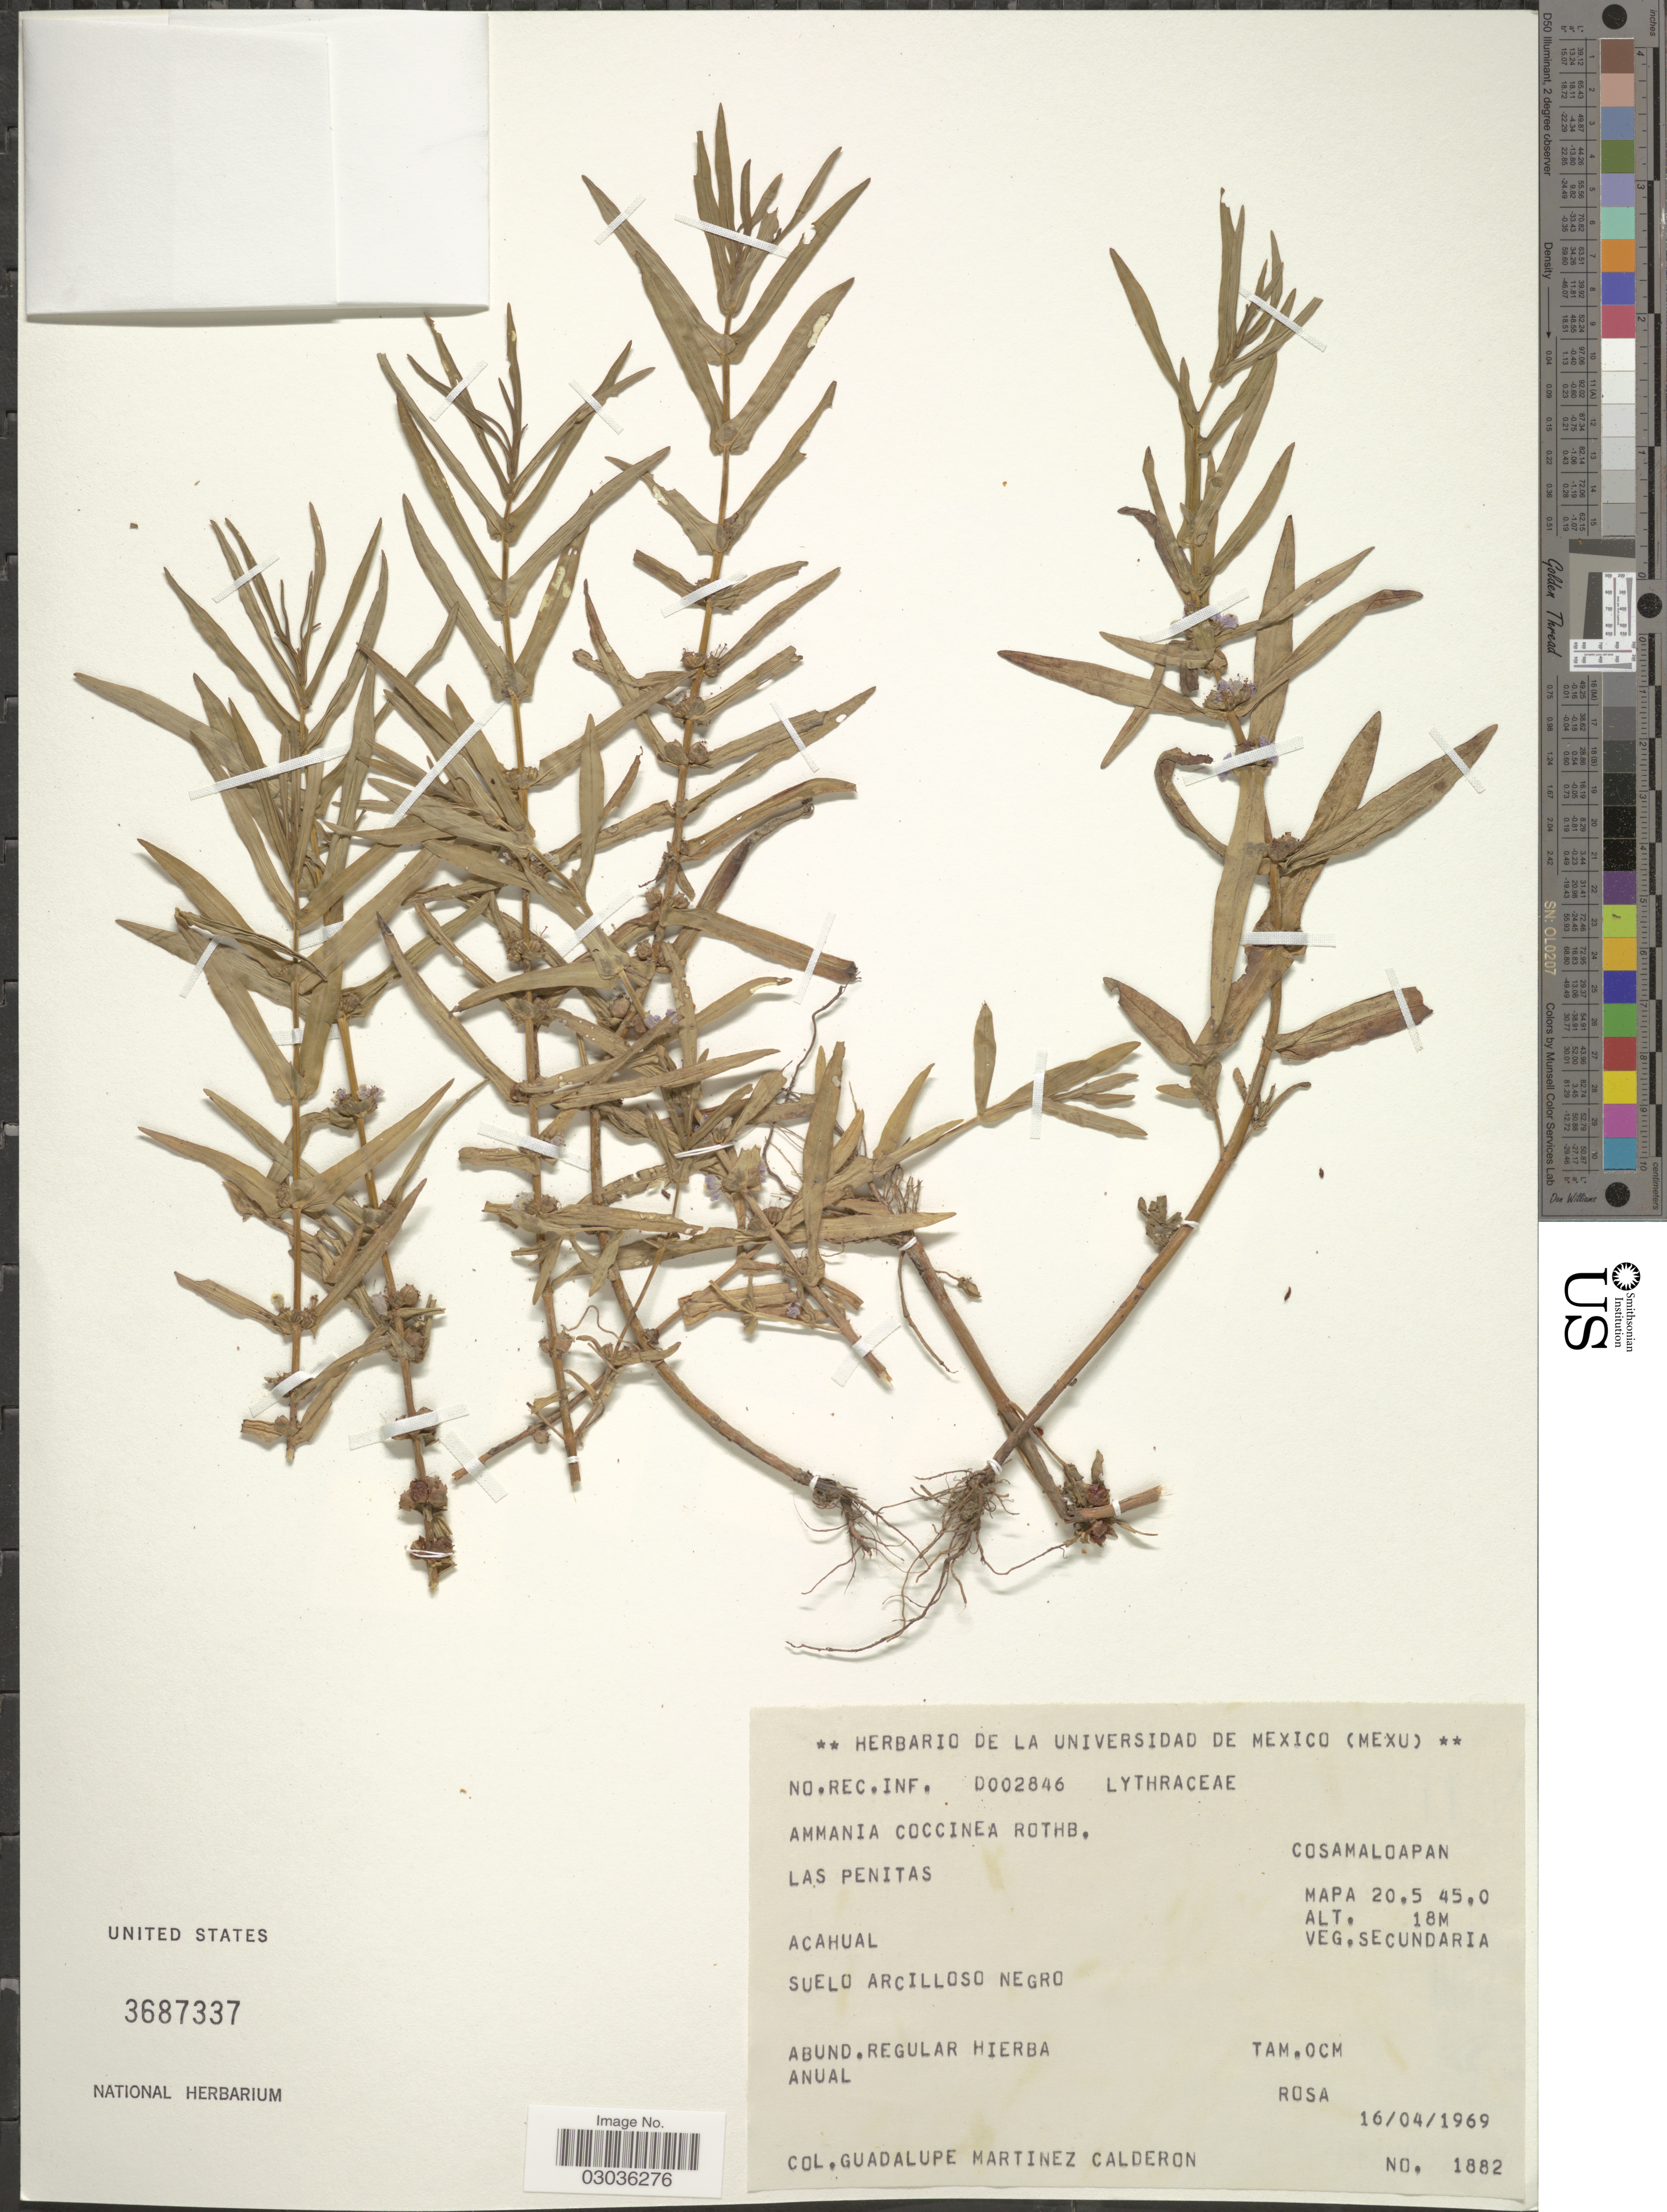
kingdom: Plantae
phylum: Tracheophyta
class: Magnoliopsida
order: Myrtales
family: Lythraceae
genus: Ammannia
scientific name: Ammannia coccinea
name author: Rottb.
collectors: G. Martinez-C.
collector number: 1882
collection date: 1969-04-16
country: Mexico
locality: Las Penitas, Acahual. Cosamaloapan Mapa 20.5 45.0.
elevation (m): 18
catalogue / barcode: US 3687337